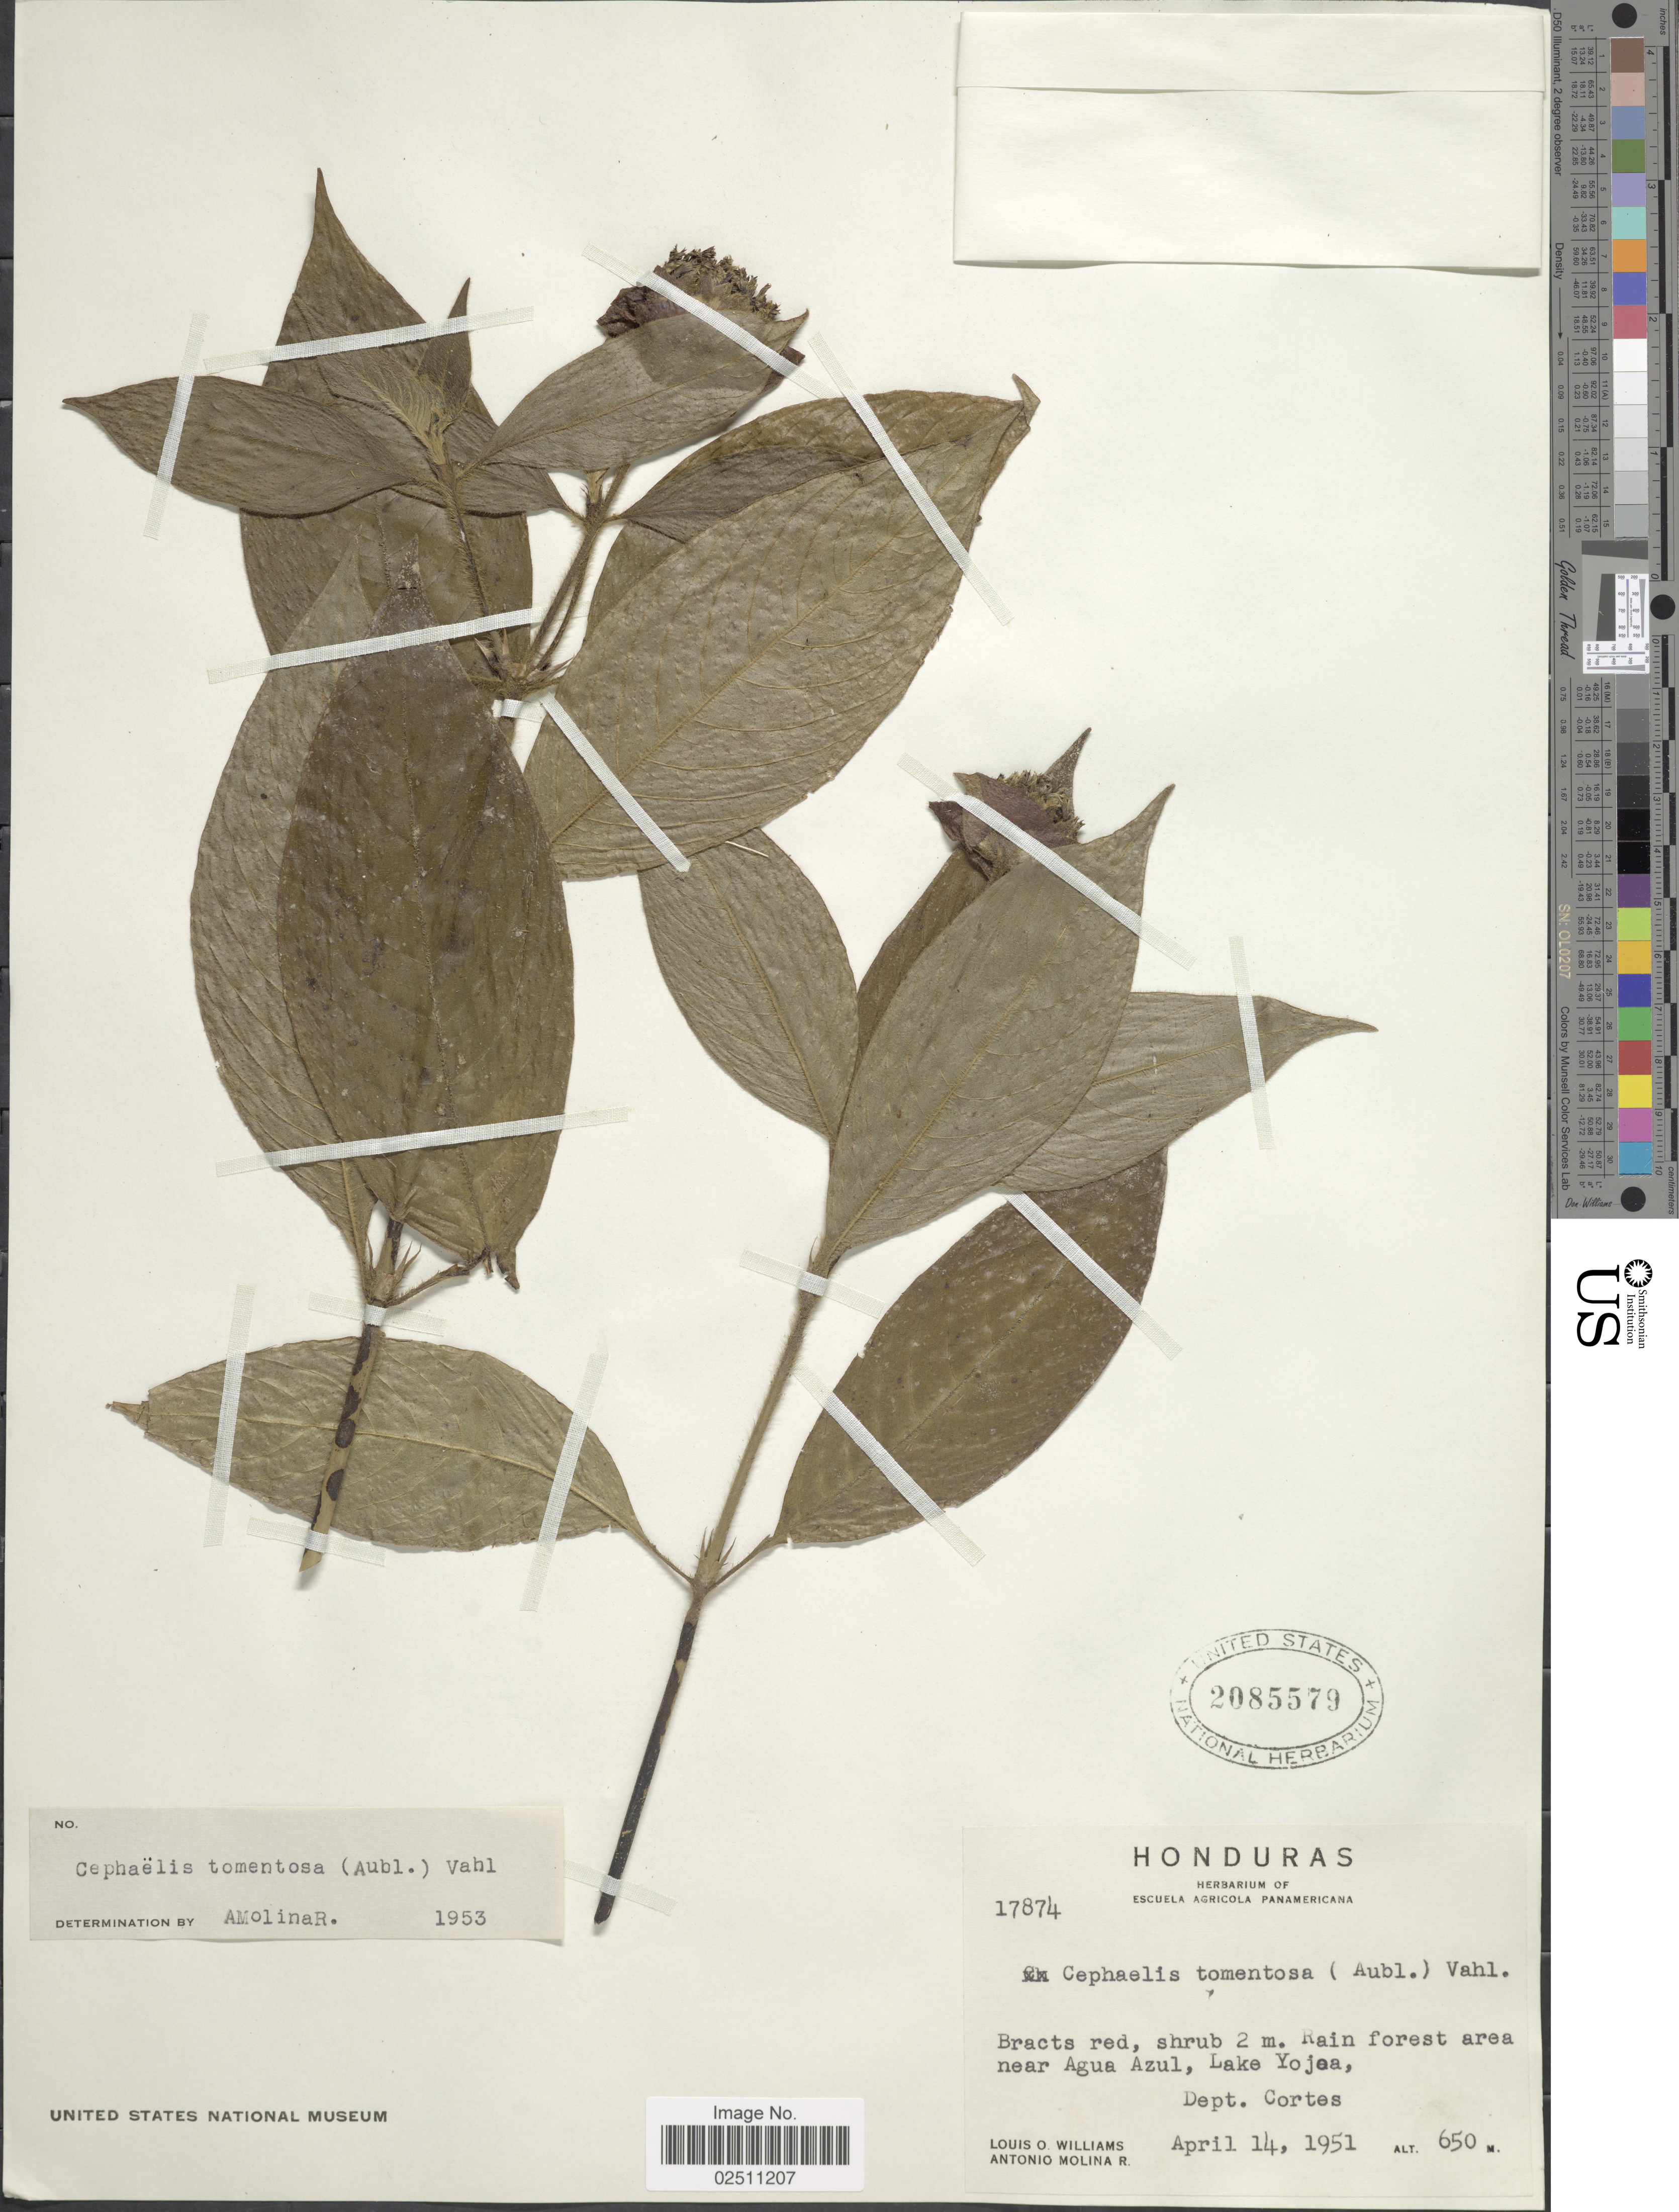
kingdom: Plantae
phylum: Tracheophyta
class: Magnoliopsida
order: Gentianales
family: Rubiaceae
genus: Psychotria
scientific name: Psychotria poeppigiana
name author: Müll. Arg.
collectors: L. O. Williams & A. Molina R.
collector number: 17874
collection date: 1951-04-14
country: Honduras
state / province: Cortés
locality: Rain forest area near Agua Azul, Lake Yojoa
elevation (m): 650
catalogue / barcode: US 2085579